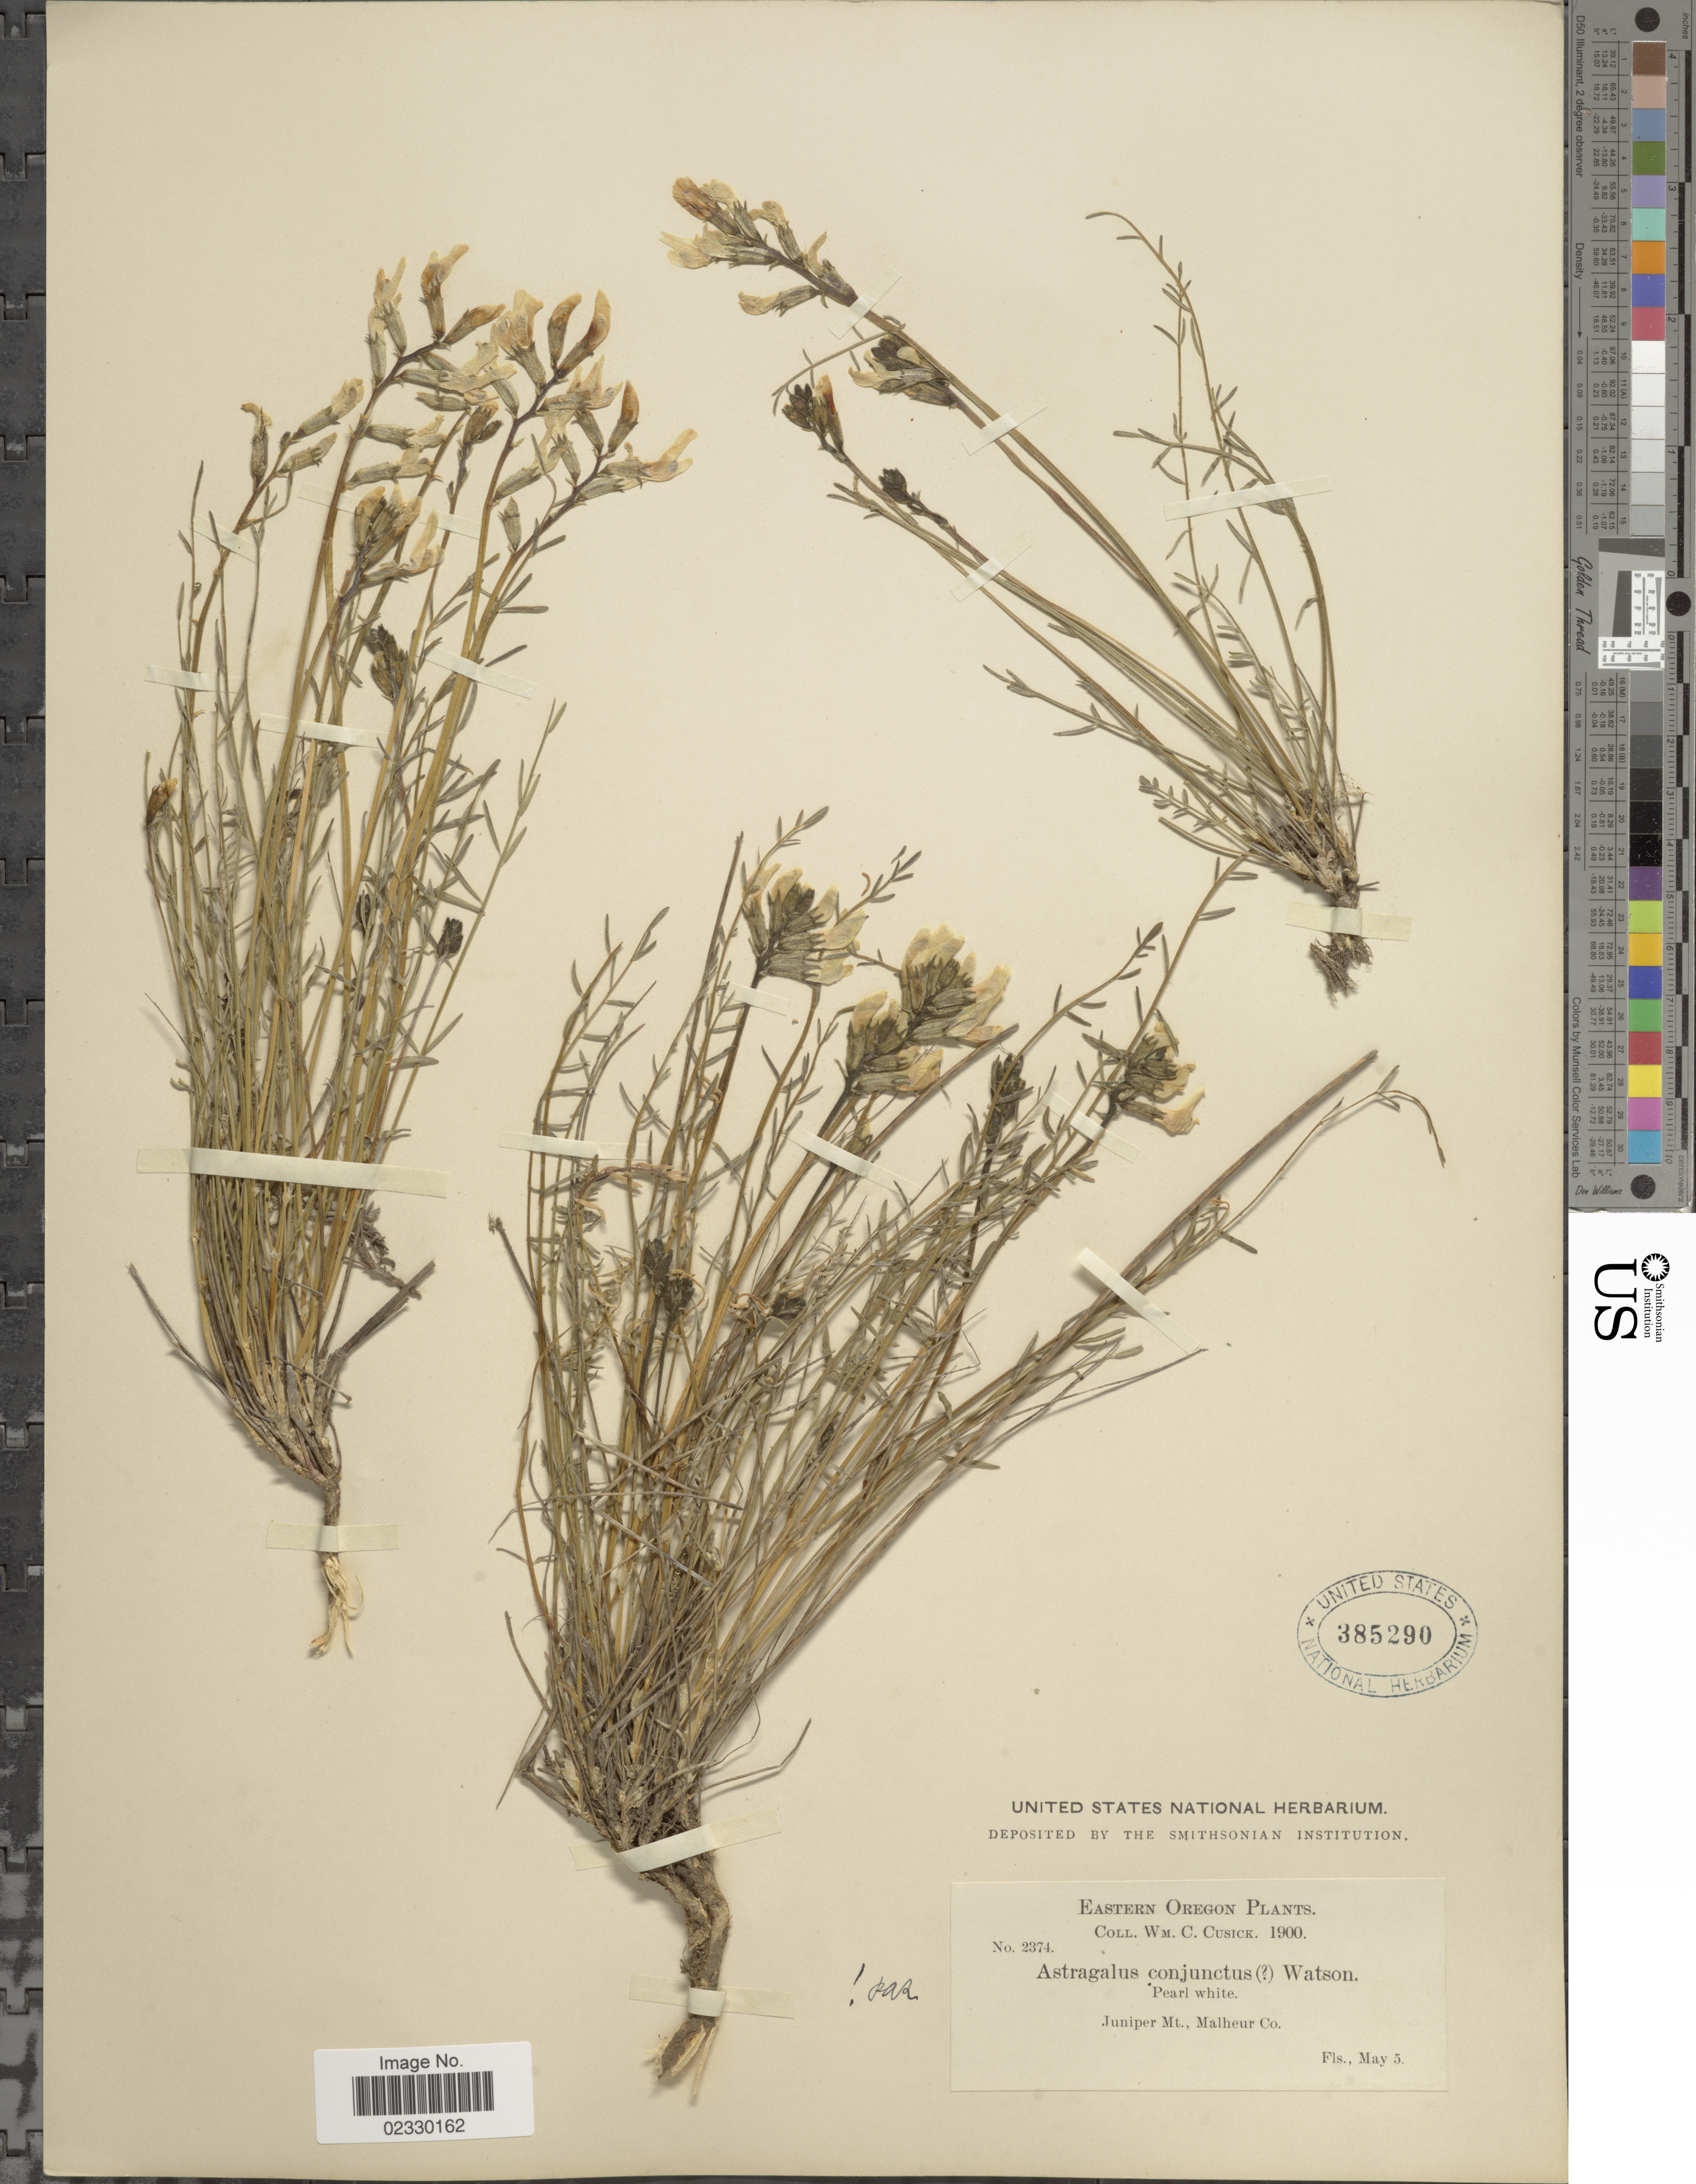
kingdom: Plantae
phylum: Tracheophyta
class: Magnoliopsida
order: Fabales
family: Fabaceae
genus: Astragalus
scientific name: Astragalus conjunctus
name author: S. Watson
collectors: W. C. Cusick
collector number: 2374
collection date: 1900-05-05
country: United States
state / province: Oregon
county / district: Malheur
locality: Eastern Oregon, Juniper Mt., Malheur Co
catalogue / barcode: US 385290